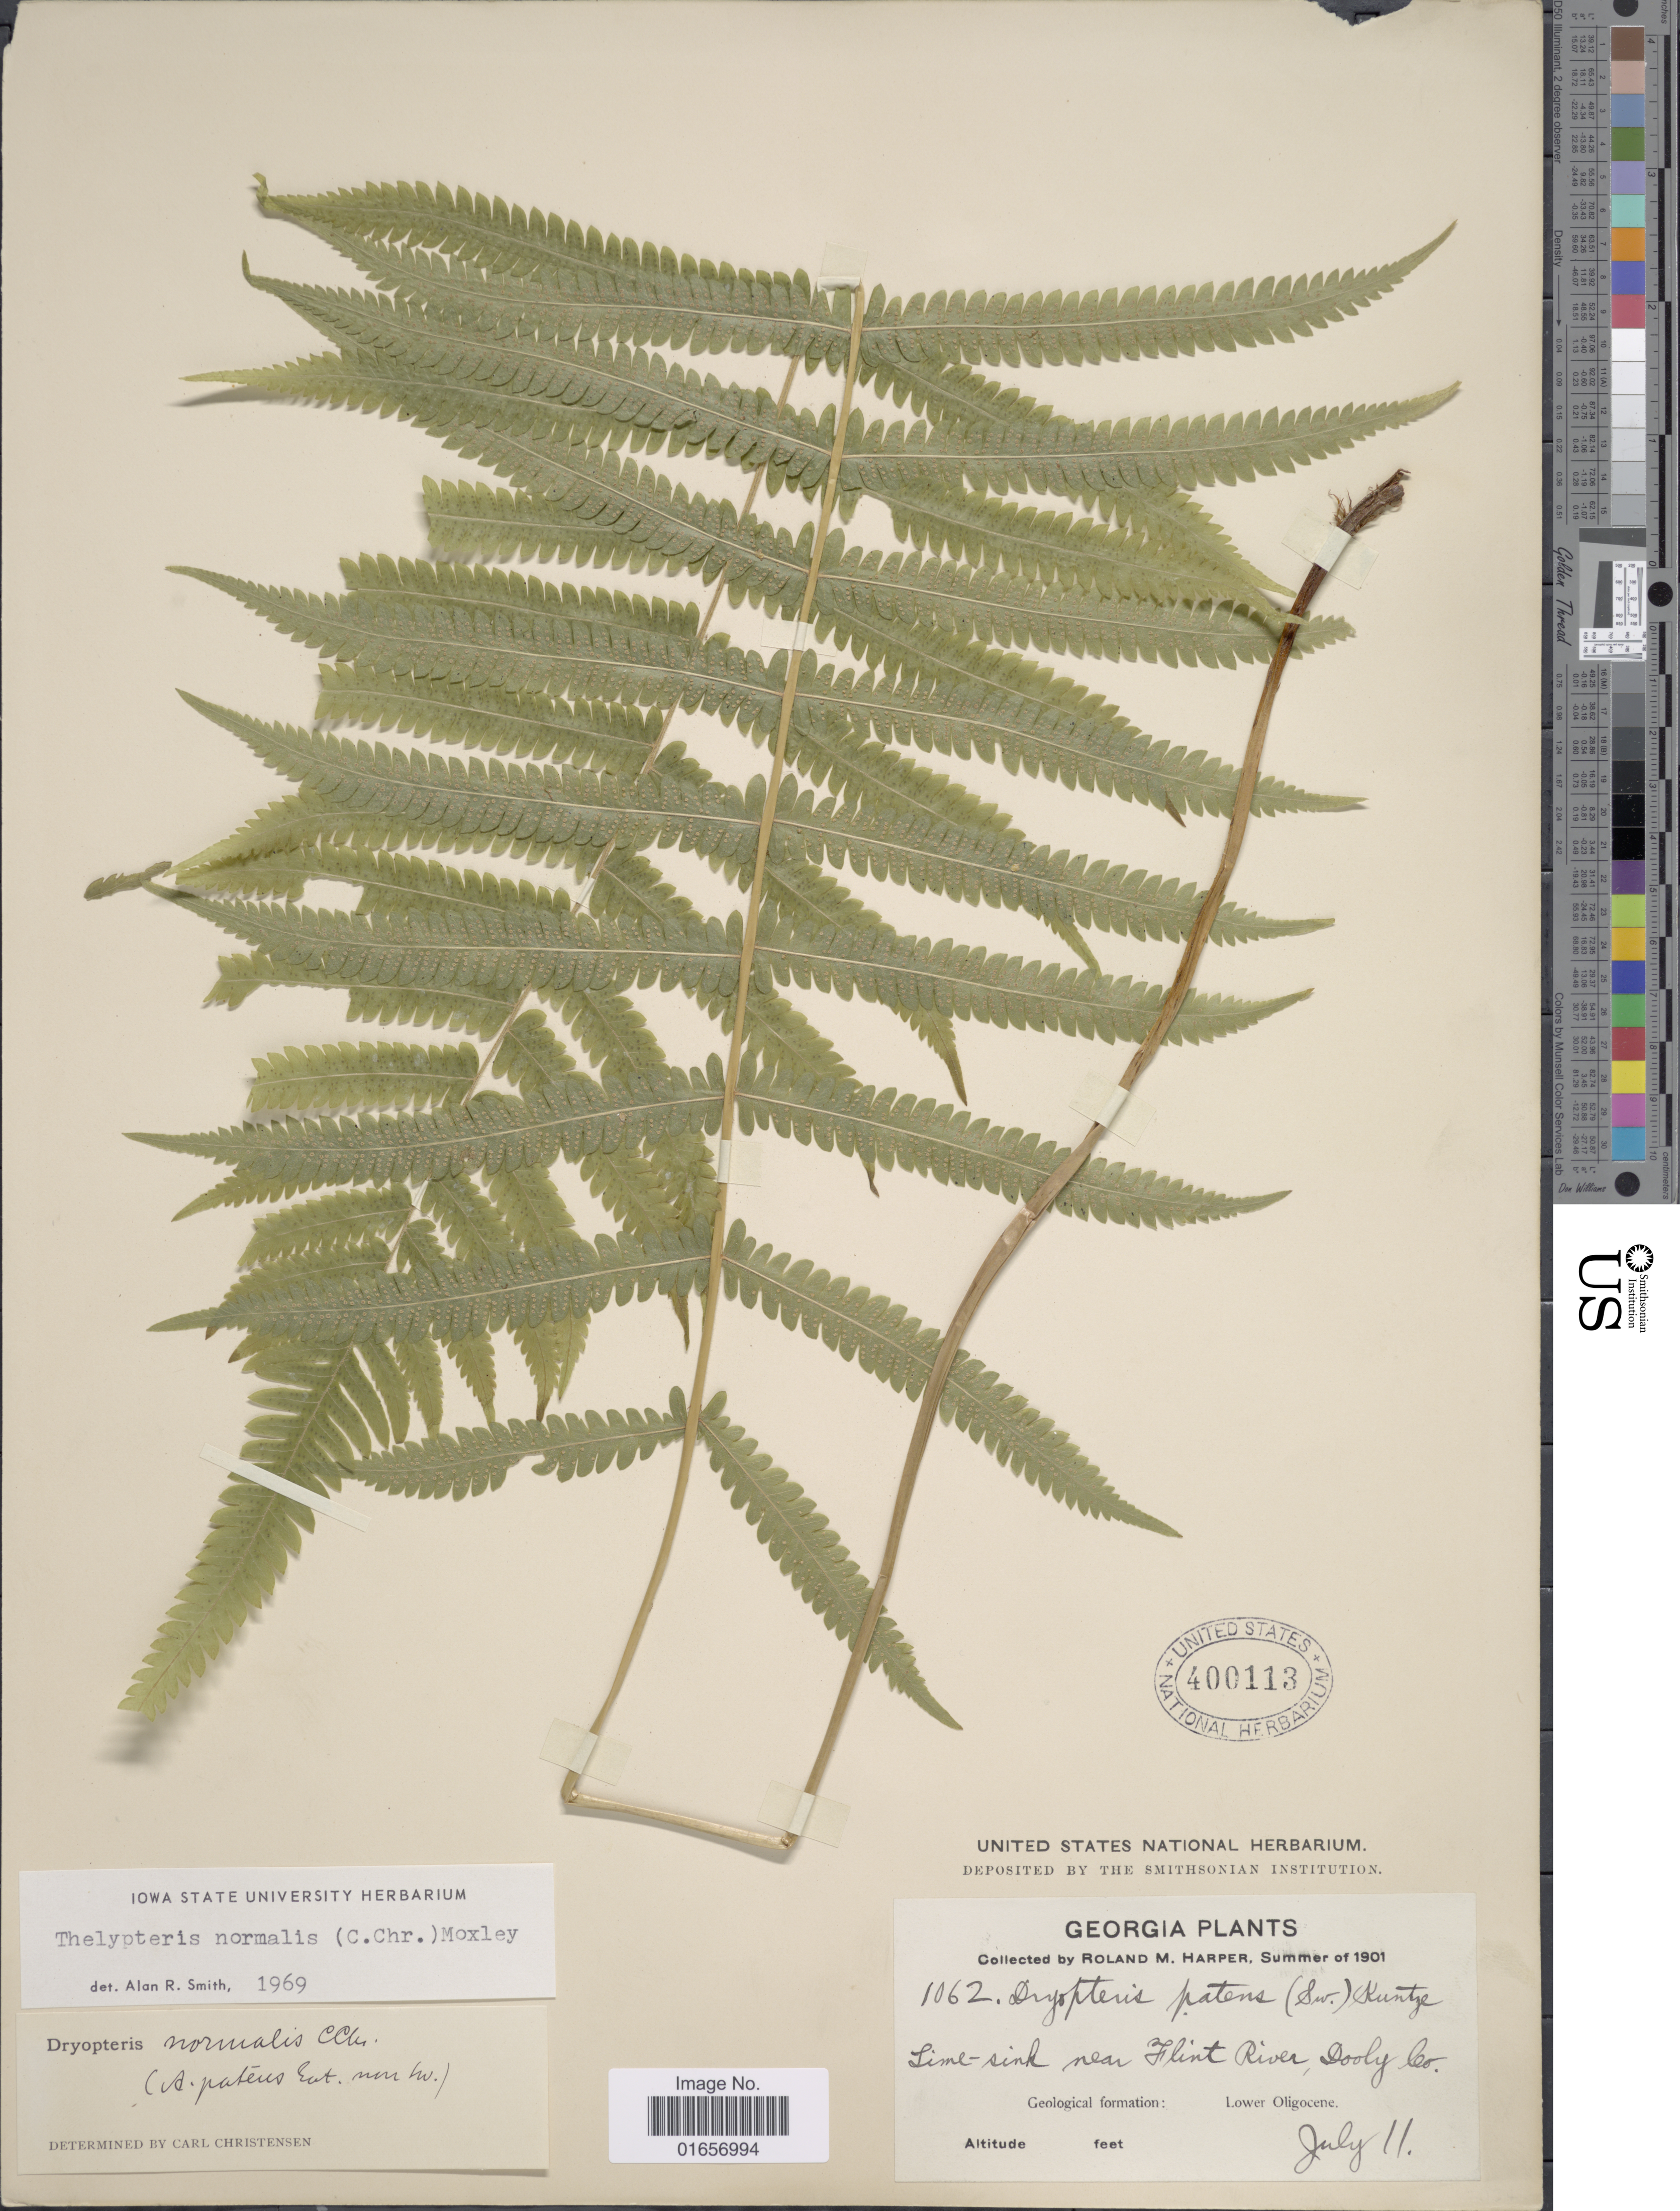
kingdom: Plantae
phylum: Tracheophyta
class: Polypodiopsida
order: Polypodiales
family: Thelypteridaceae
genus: Christella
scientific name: Christella kunthii comb. ined.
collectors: R. M. Harper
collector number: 1062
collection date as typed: Summer of 1901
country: United States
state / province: Georgia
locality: Lime-sink near Flint River, Dooly Co., Lower Oligocene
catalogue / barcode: US 400113